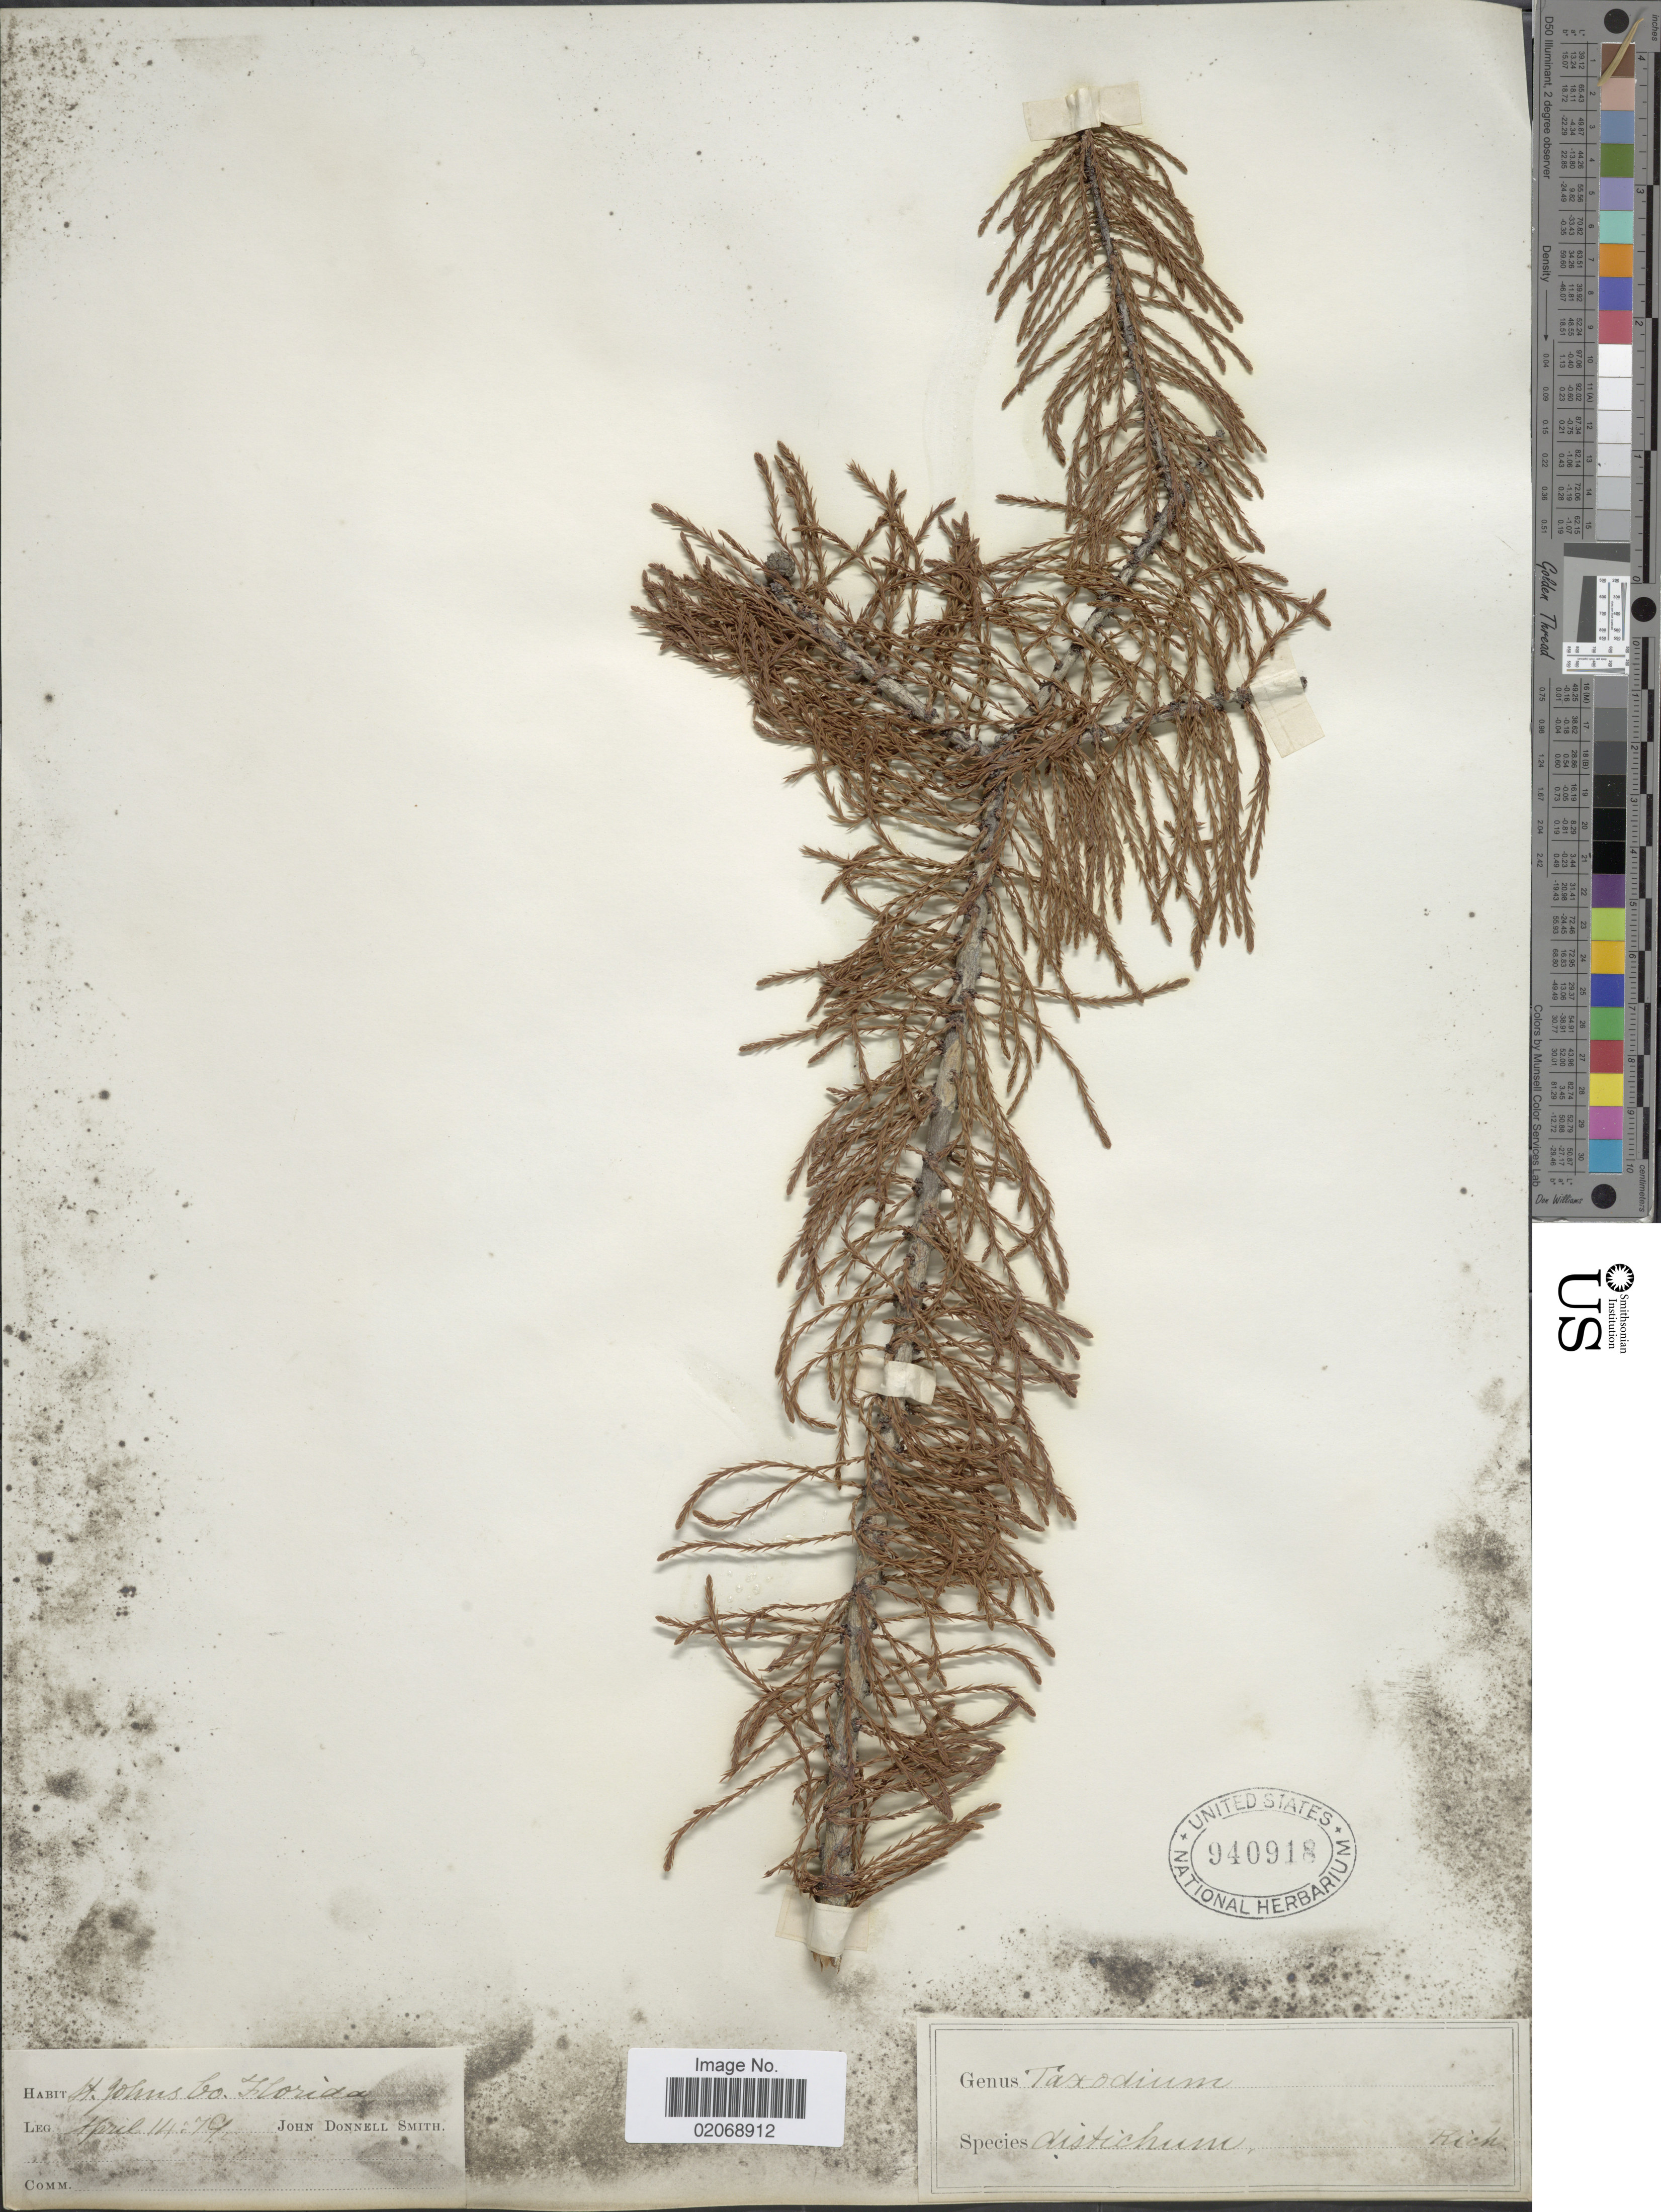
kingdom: Plantae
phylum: Tracheophyta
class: Pinopsida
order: Pinales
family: Cupressaceae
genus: Taxodium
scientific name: Taxodium distichum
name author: (L.) Rich.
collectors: J. Donnell Smith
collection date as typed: Transcribed d/m/y: 11/4/79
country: United States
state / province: Florida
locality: St. Johns Co.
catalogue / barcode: US 940918